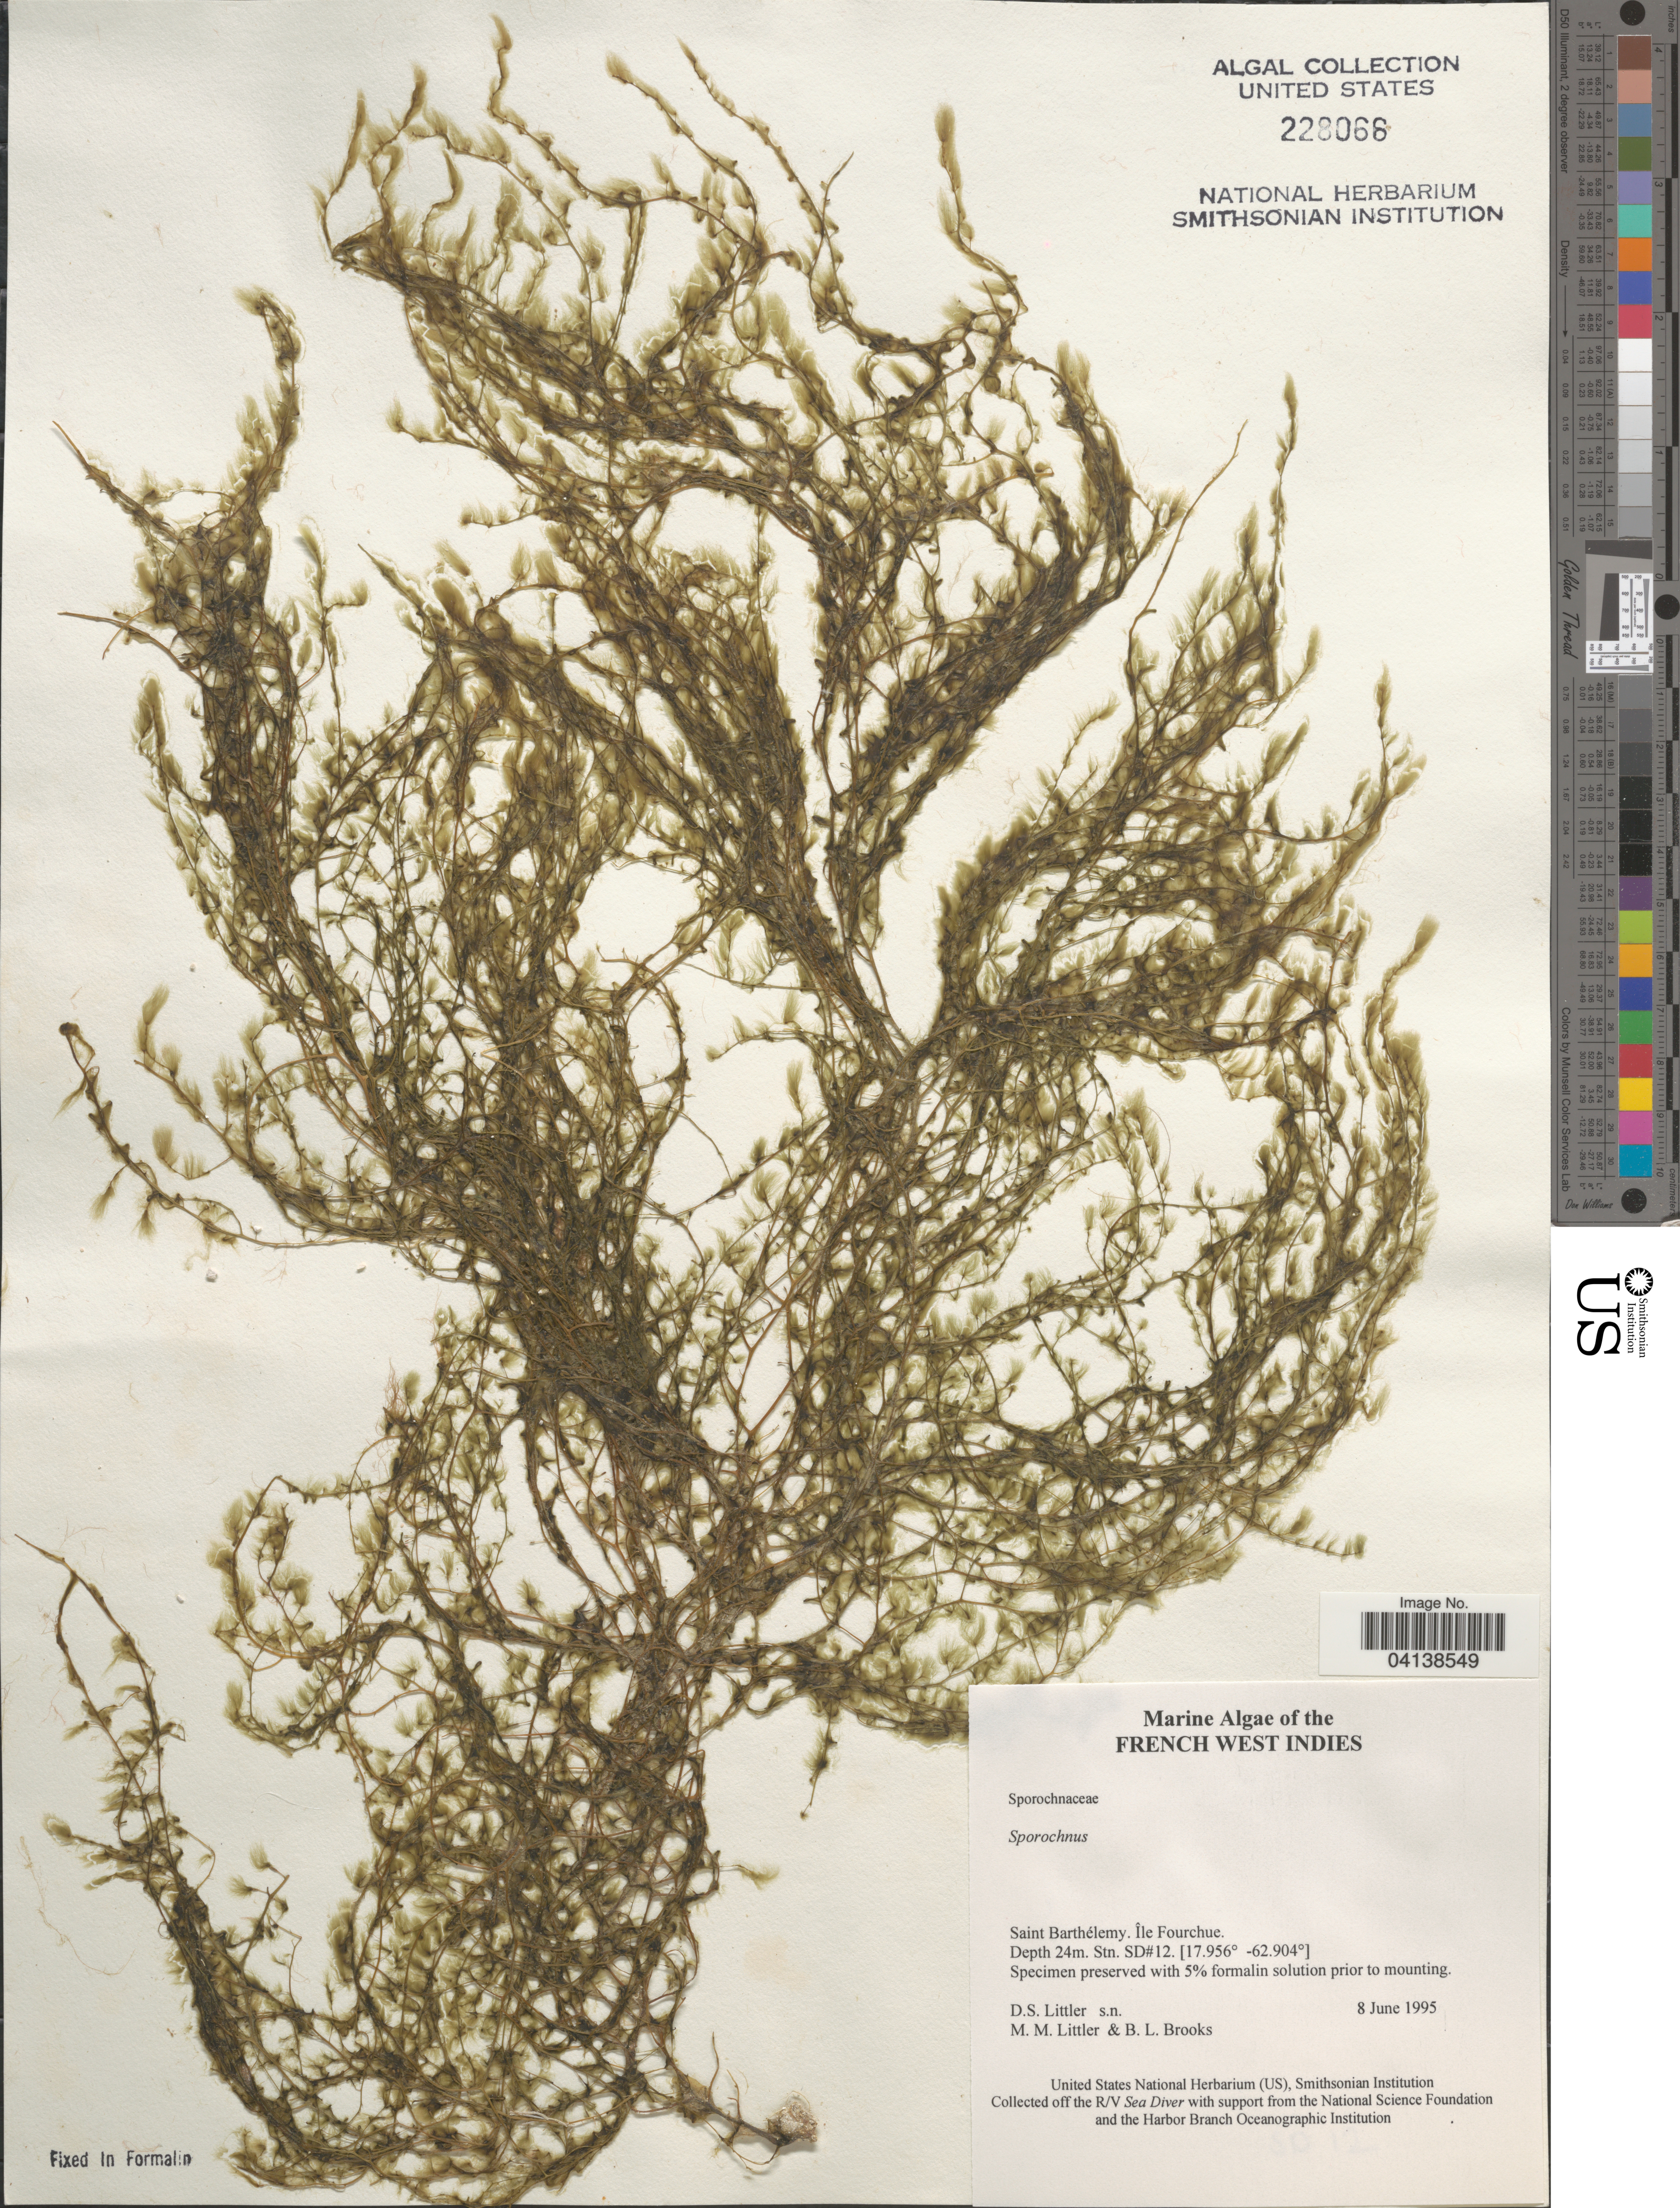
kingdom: Chromista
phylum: Ochrophyta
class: Phaeophyceae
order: Sporochnales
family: Sporochnaceae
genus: Sporochnus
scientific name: Sporochnus sp.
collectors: D. S. Littler & B. Brooks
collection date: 1995-06-08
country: Saint Barthélemy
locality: French West Indies. Île Fourchue. Stn. SD#12.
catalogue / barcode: US 228066